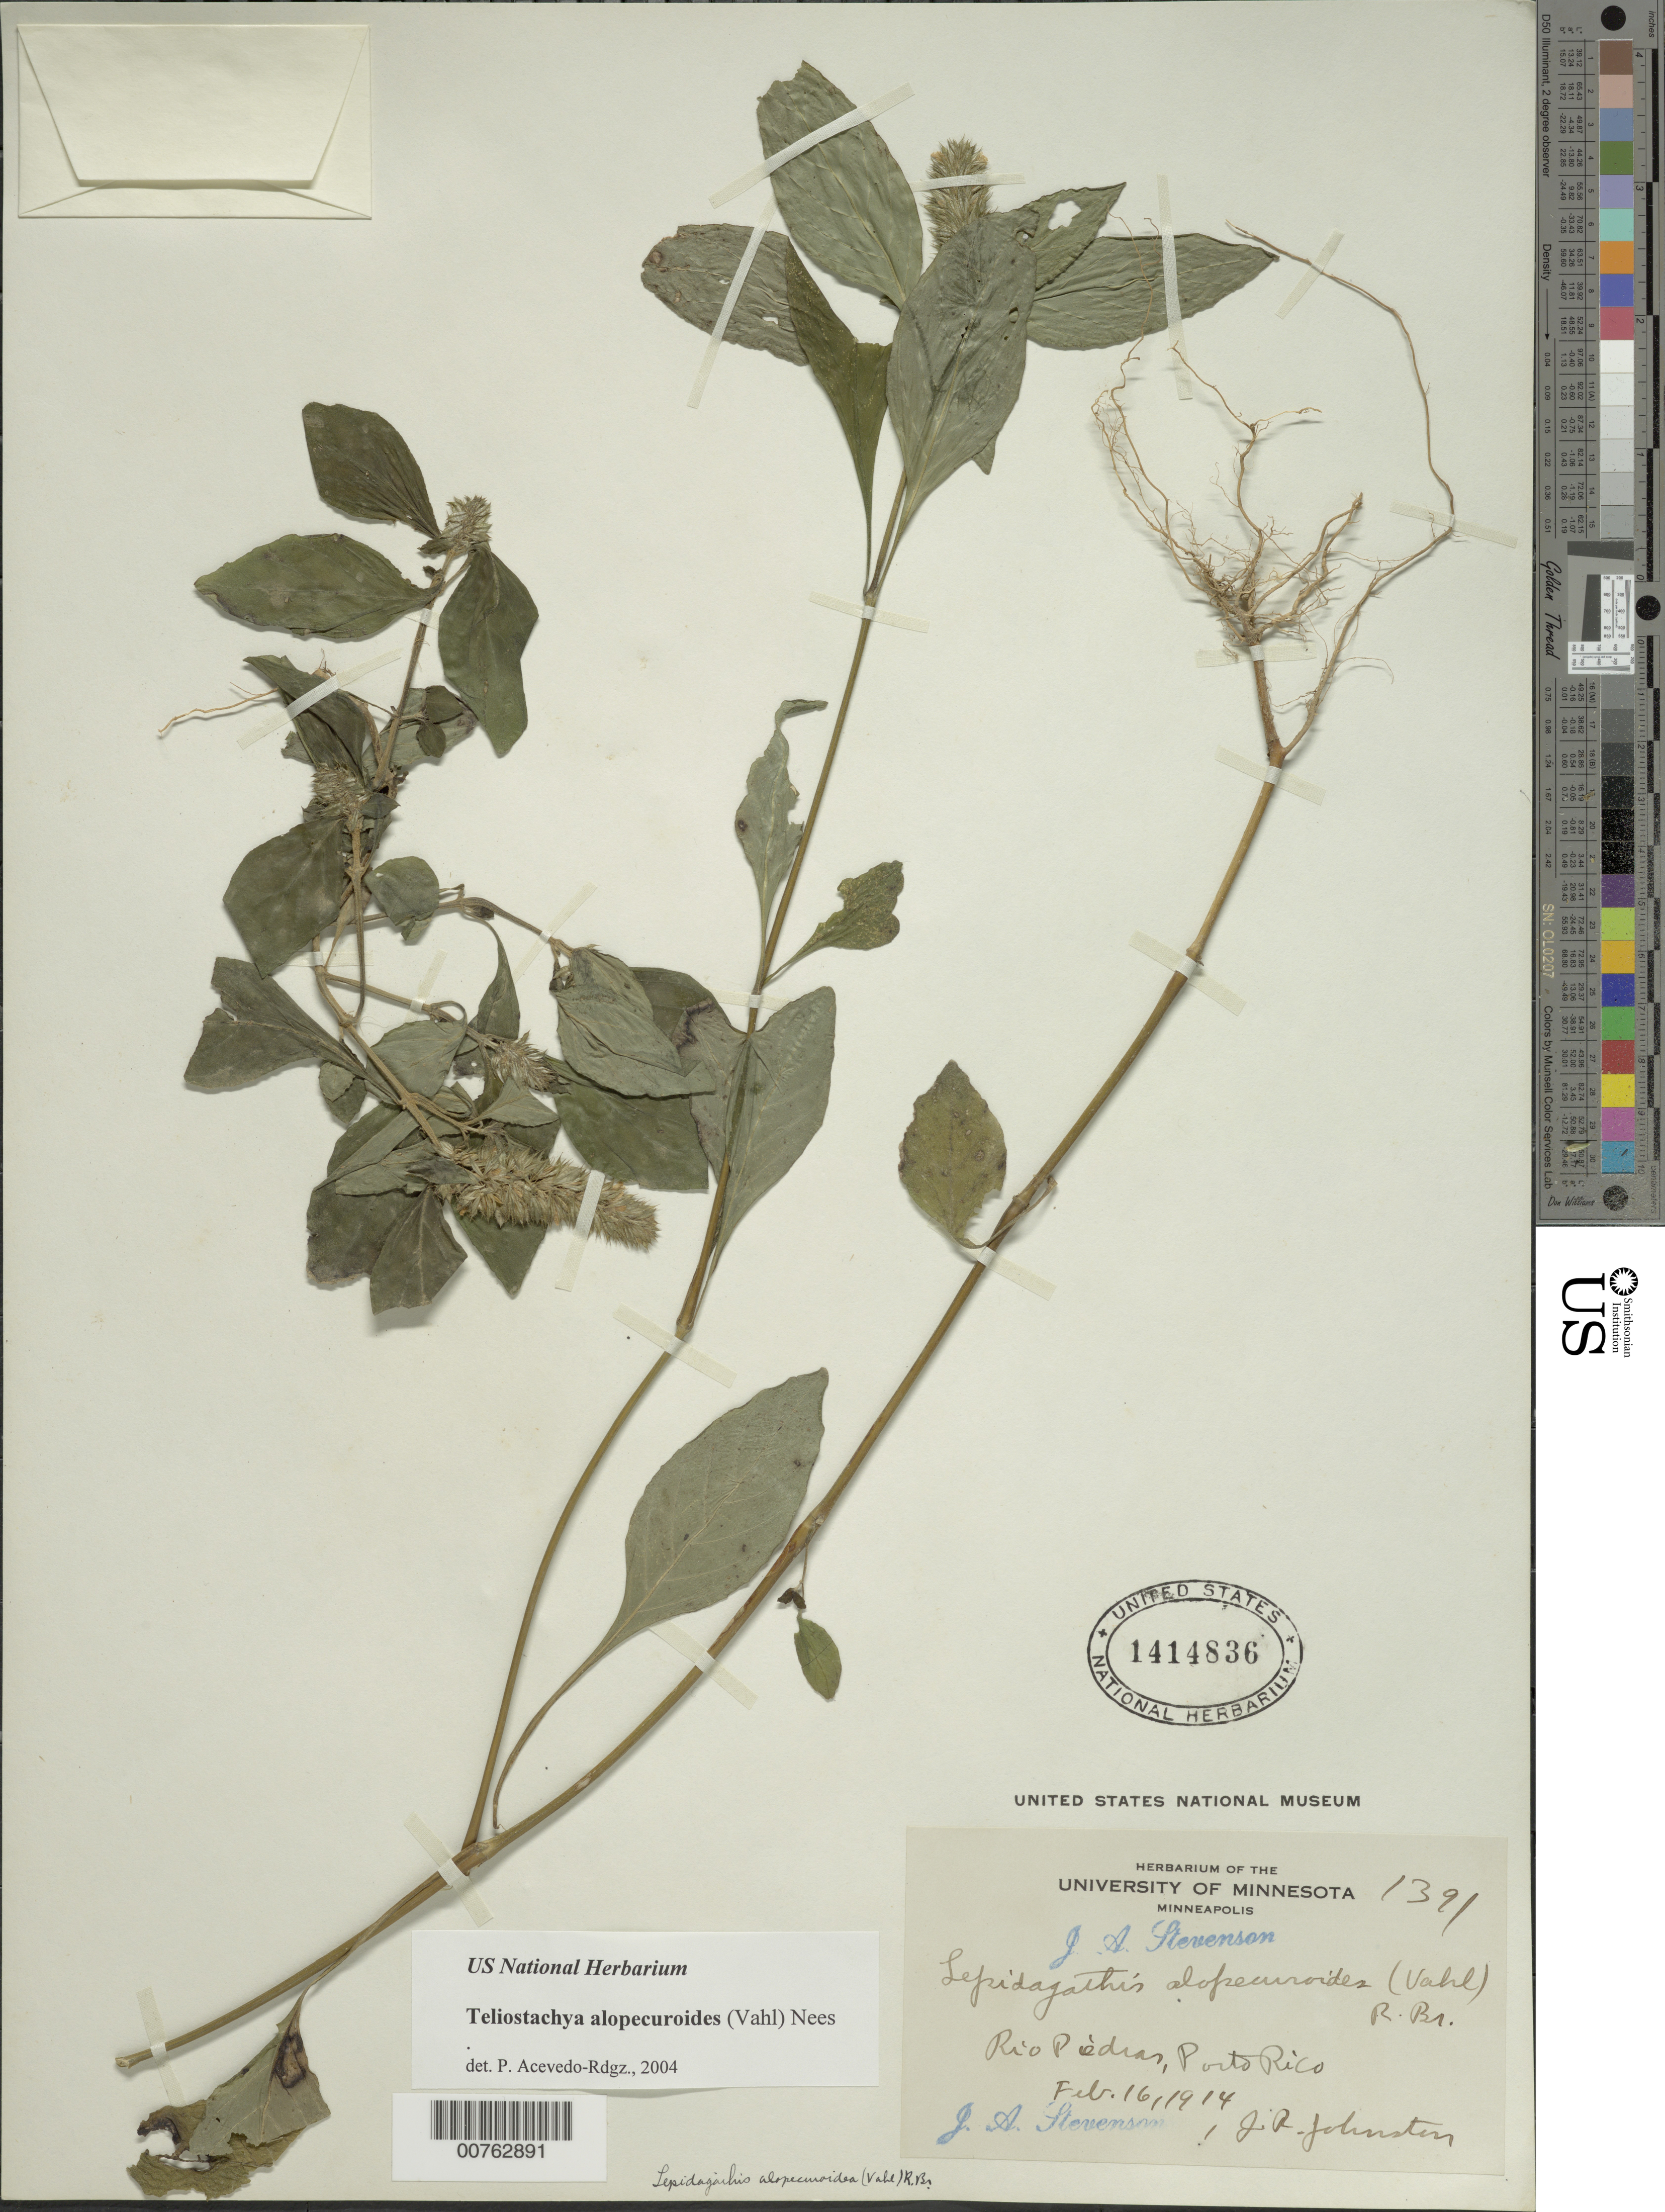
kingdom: Plantae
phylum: Tracheophyta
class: Magnoliopsida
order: Lamiales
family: Acanthaceae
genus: Teliostachya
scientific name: Teliostachya alopecuroidea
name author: (Vahl) Nees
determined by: Acevedo-Rodríguez, P., (BOT), Smithsonian Institution - National Museum of Natural History (UNITED STATES)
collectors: J. Stevenson & J. Johnston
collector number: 1391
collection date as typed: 16 Feb 1914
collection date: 1914-02-16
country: Puerto Rico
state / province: San Juan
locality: Río Piedras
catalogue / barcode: US 1414836